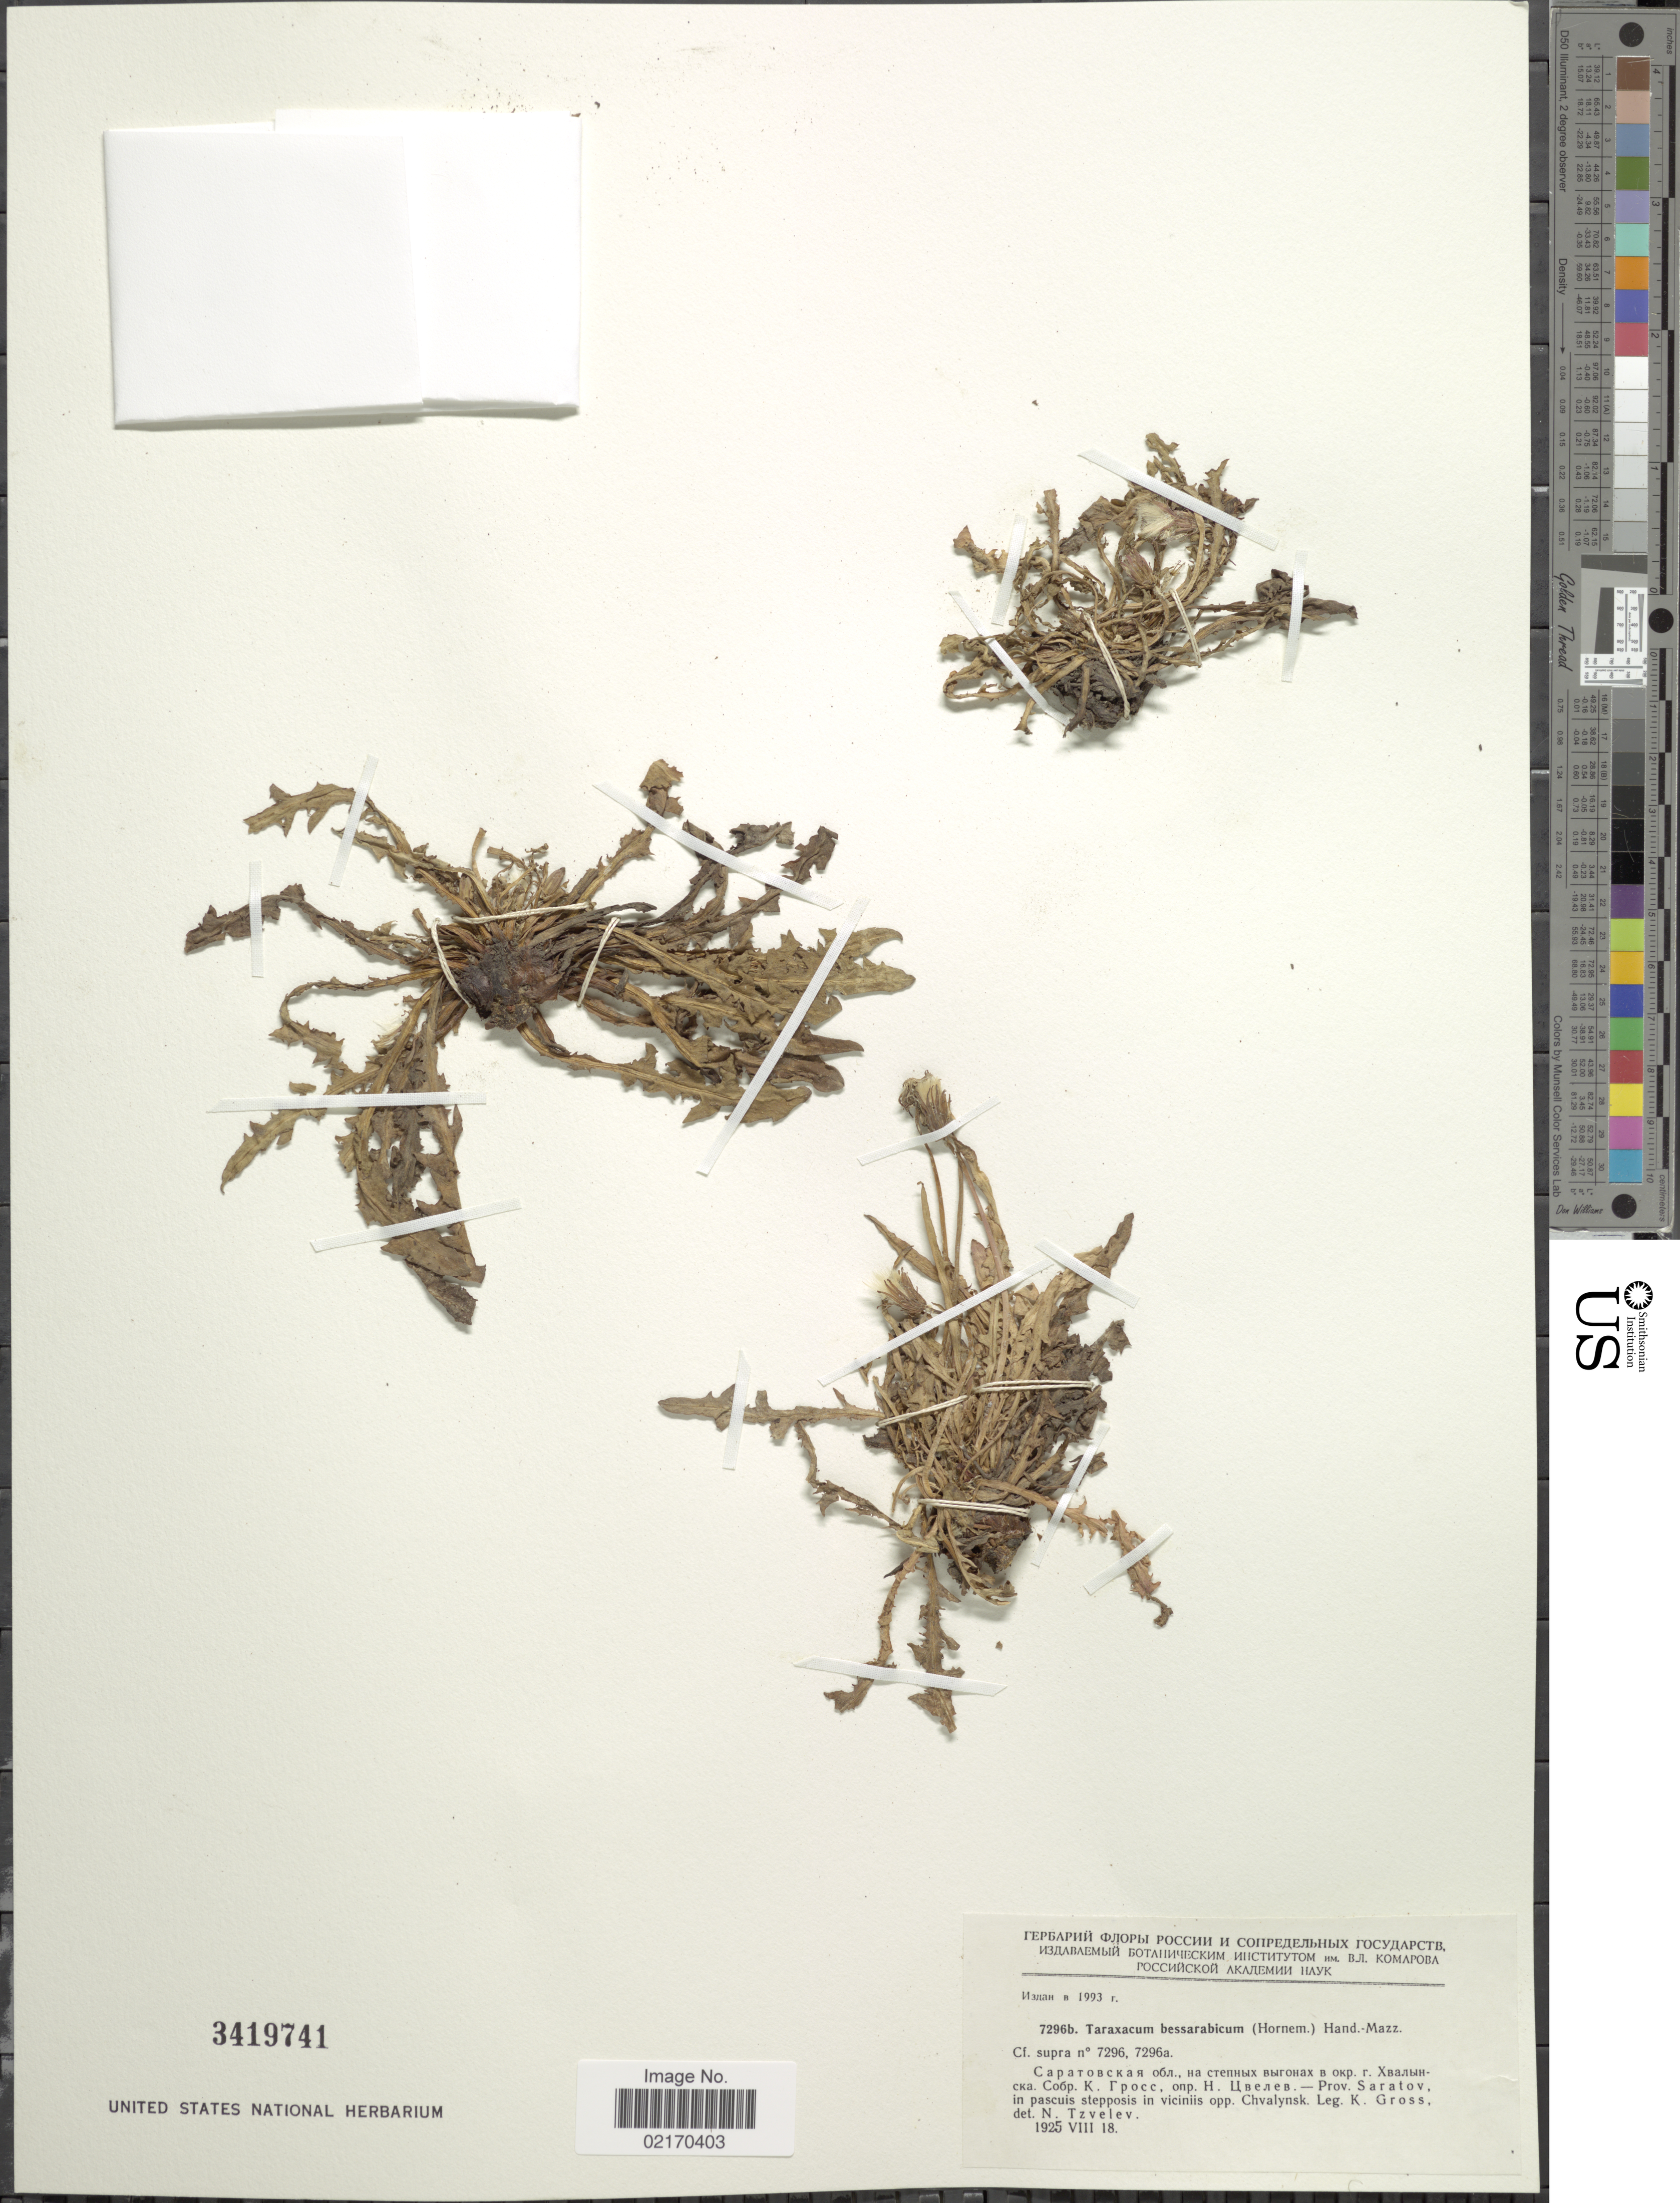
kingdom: Plantae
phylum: Tracheophyta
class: Magnoliopsida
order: Asterales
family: Asteraceae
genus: Taraxacum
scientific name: Taraxacum bessarabicum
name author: (Hornem.) Hand.-Mazz.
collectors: K. Gross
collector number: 7296b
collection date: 1925-08-18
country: Russian Federation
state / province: Saratov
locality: In pascuis stepposis in viciniis opp. Chvalynsk.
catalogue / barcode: US 3419741